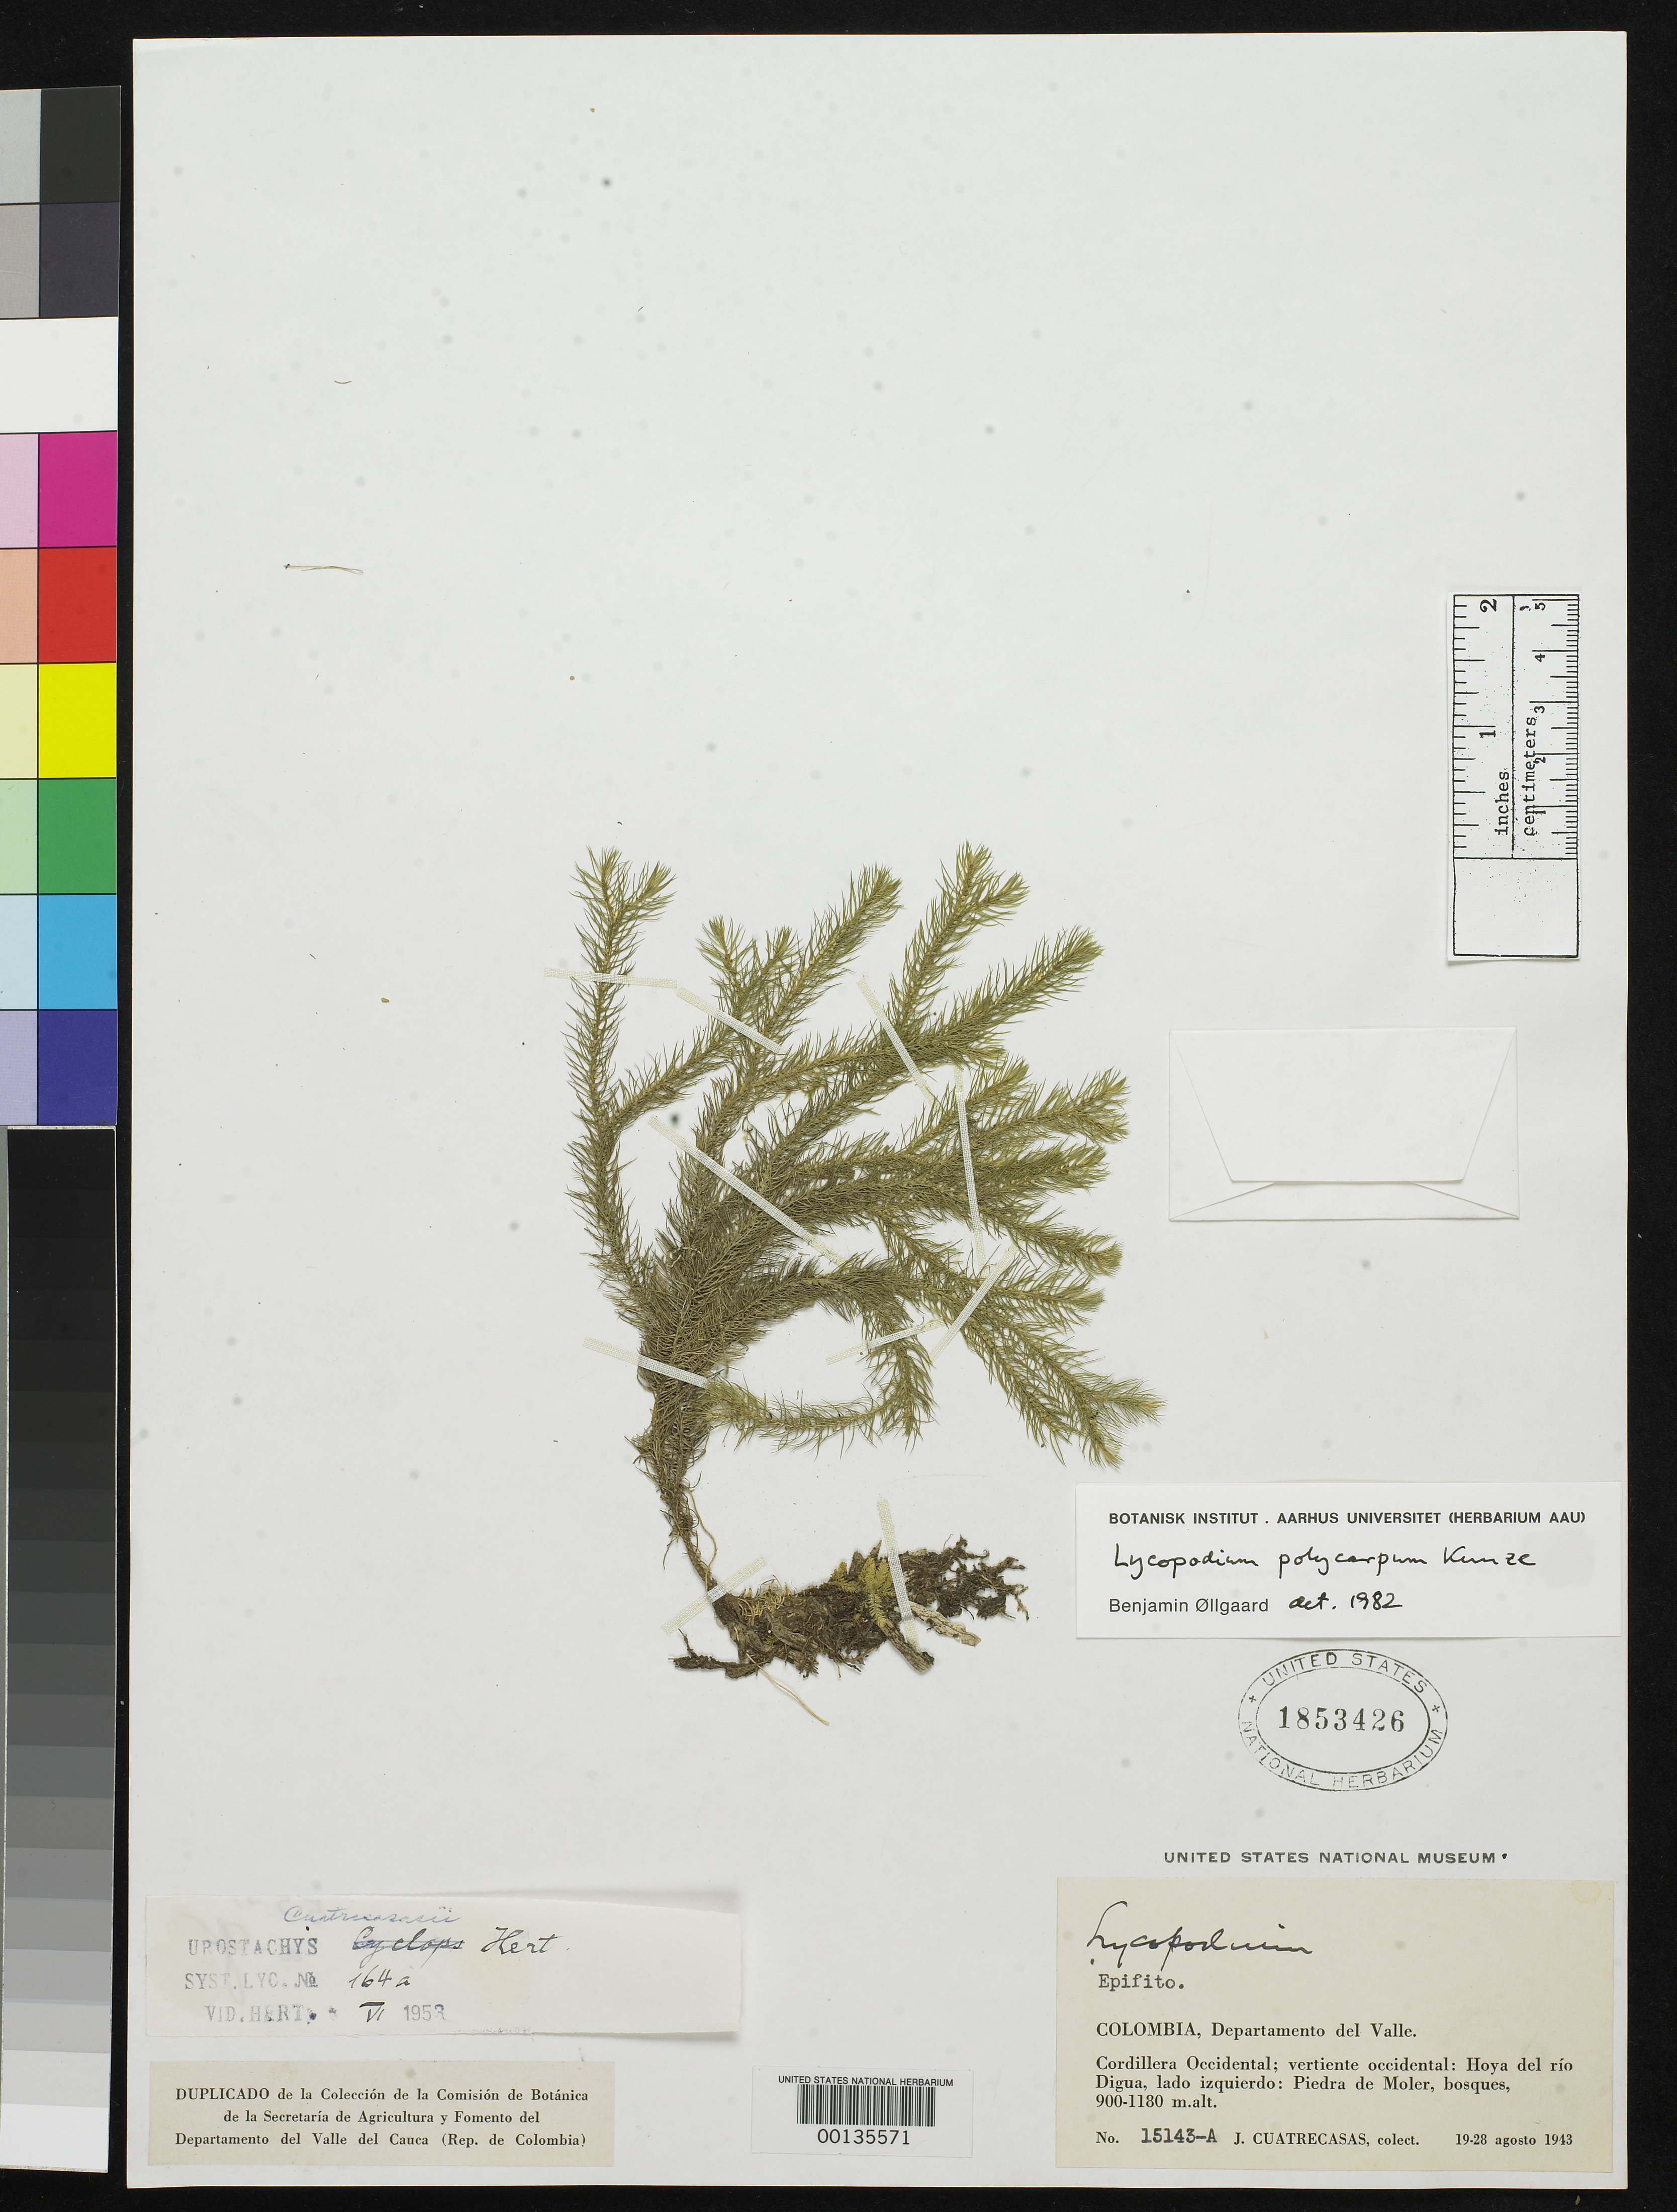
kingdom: Plantae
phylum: Tracheophyta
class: Lycopodiopsida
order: Lycopodiales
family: Lycopodiaceae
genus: Urostachys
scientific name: Urostachys cuatrecasasii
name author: Herter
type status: Holotype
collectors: J. Cuatrecasas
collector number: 15143-a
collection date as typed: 19 Aug 1943 to 28 Aug 1943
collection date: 1943-08-19/1943-08-28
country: Colombia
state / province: Valle del Cauca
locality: Tributary of the Rio Digua, Piedra de Moler.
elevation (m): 900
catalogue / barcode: US 1853426